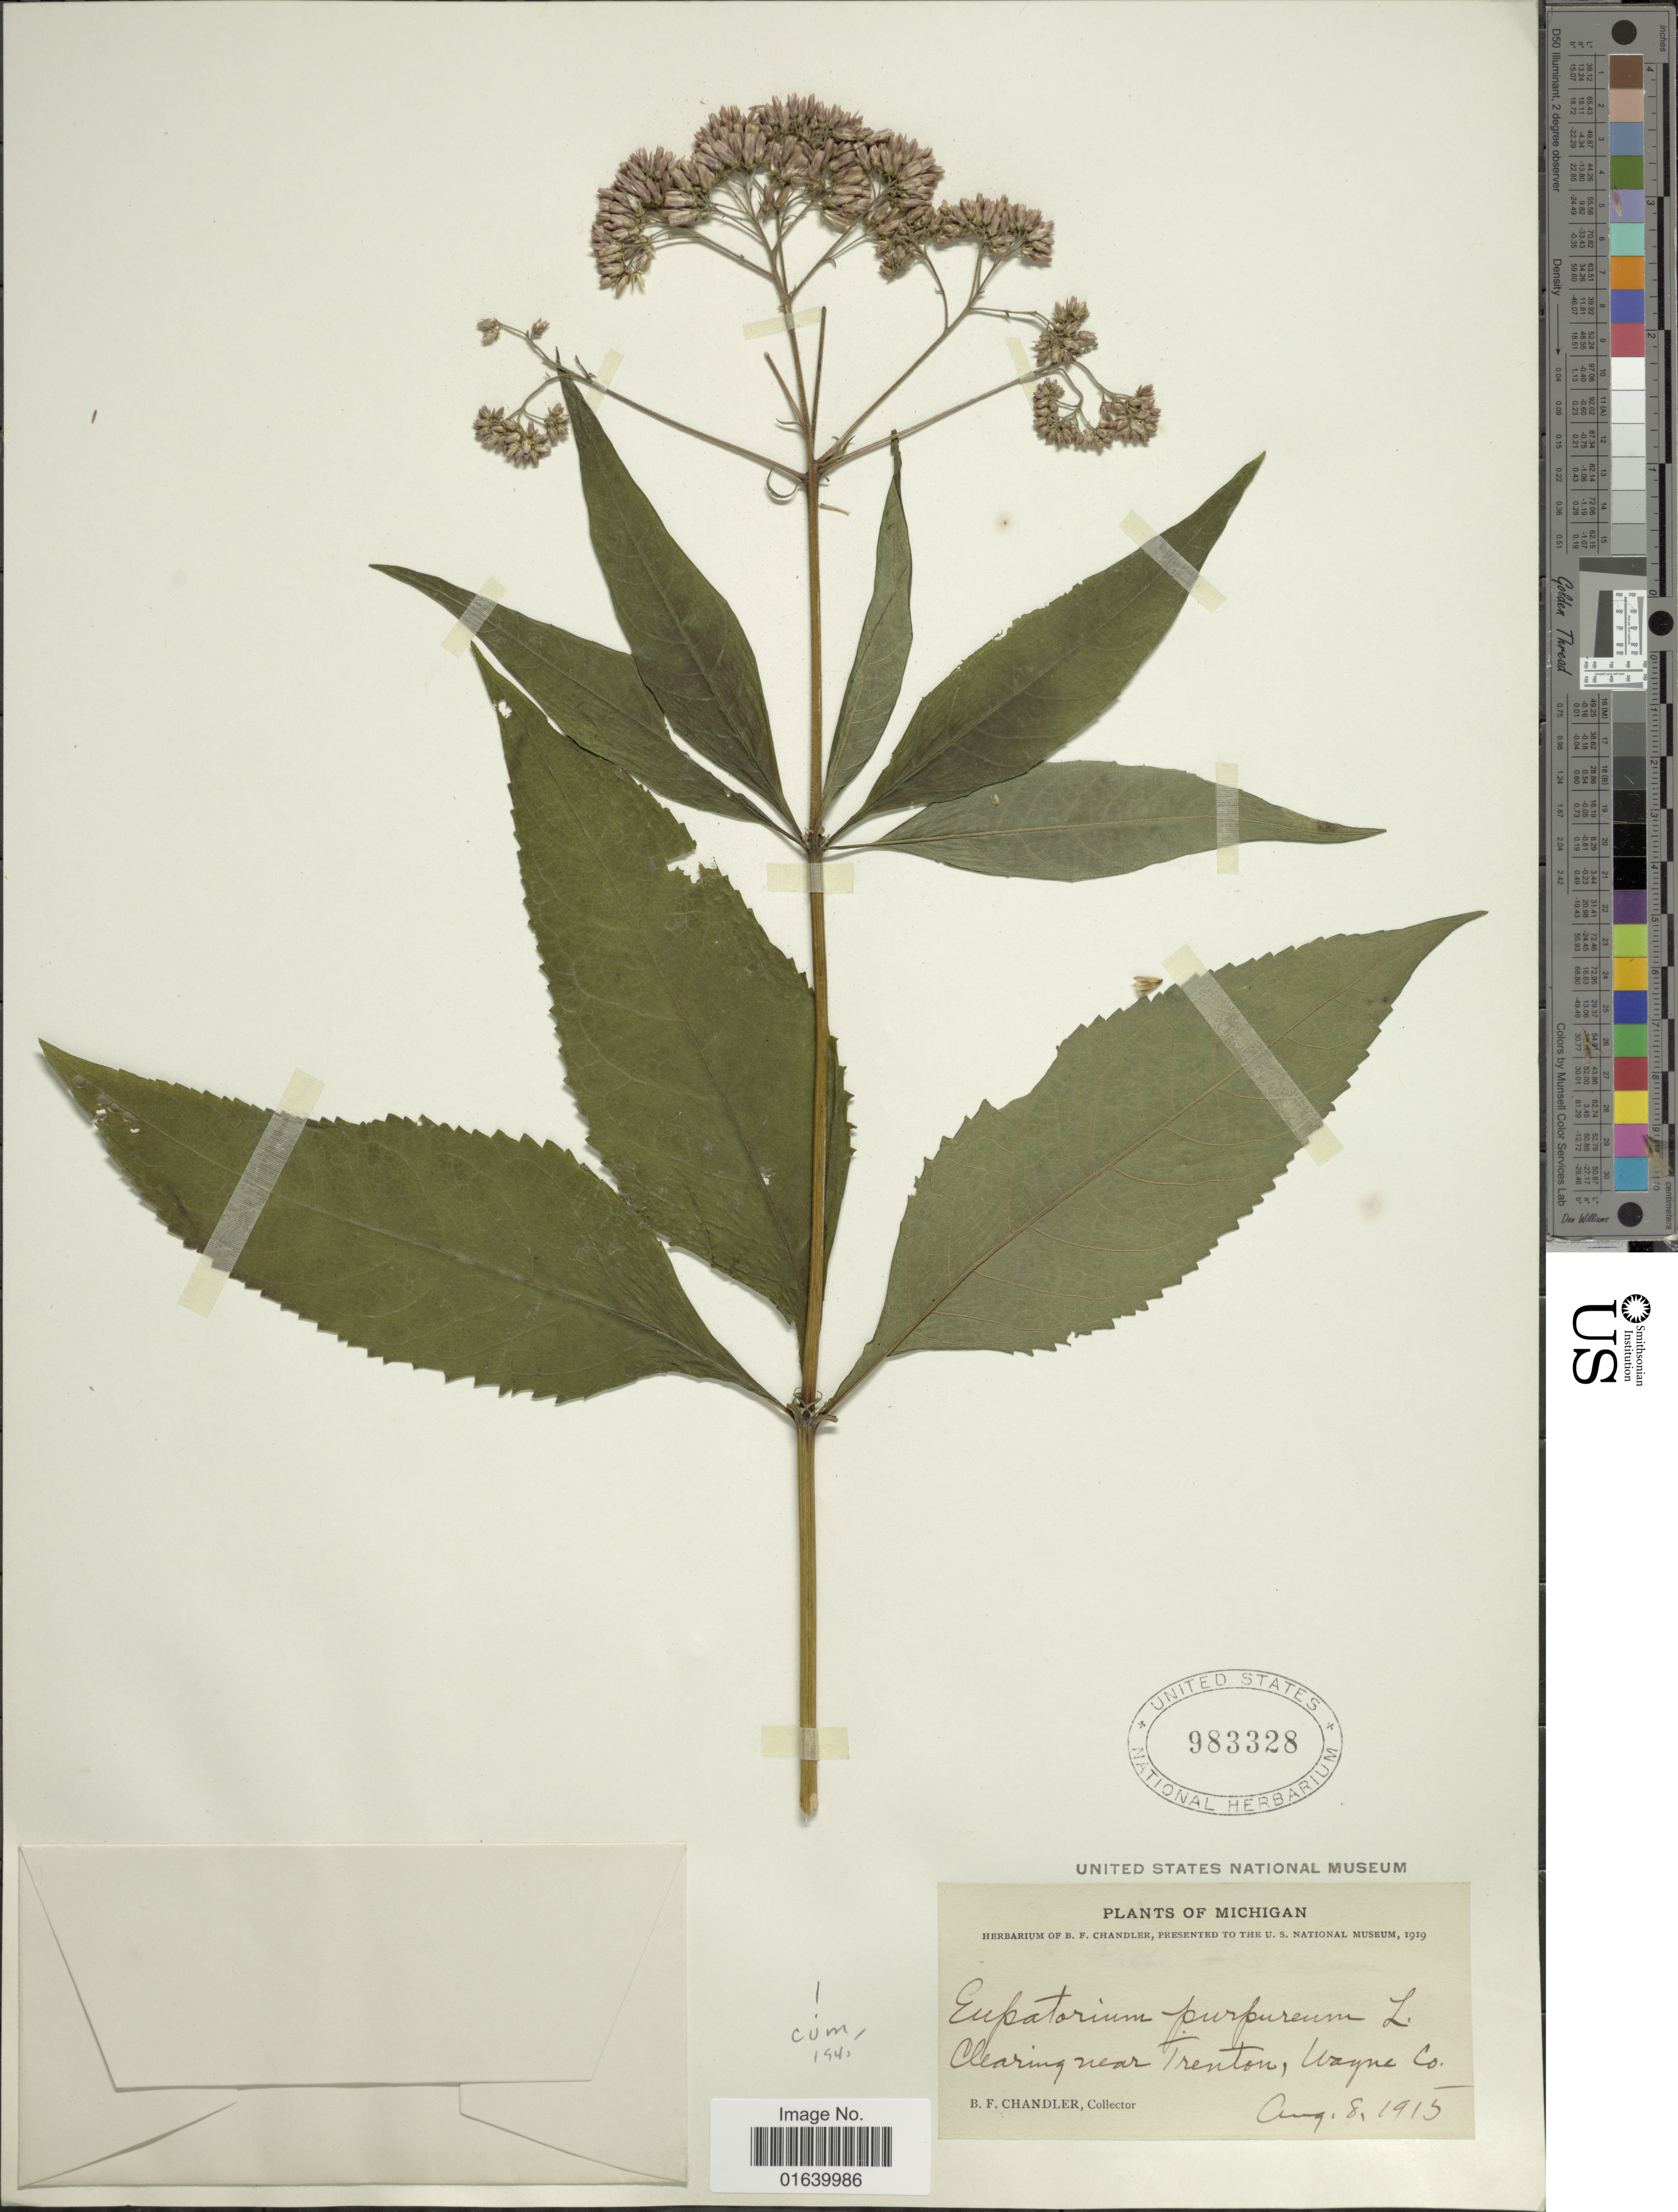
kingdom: Plantae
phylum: Tracheophyta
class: Magnoliopsida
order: Asterales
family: Asteraceae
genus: Eupatorium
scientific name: Eupatorium purpureum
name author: (L.) E.E. Lamont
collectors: B. F. Chandler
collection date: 1915-08-08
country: United States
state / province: Michigan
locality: Michigan, Clearing near Trenton, Wayne Co.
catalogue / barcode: US 983328